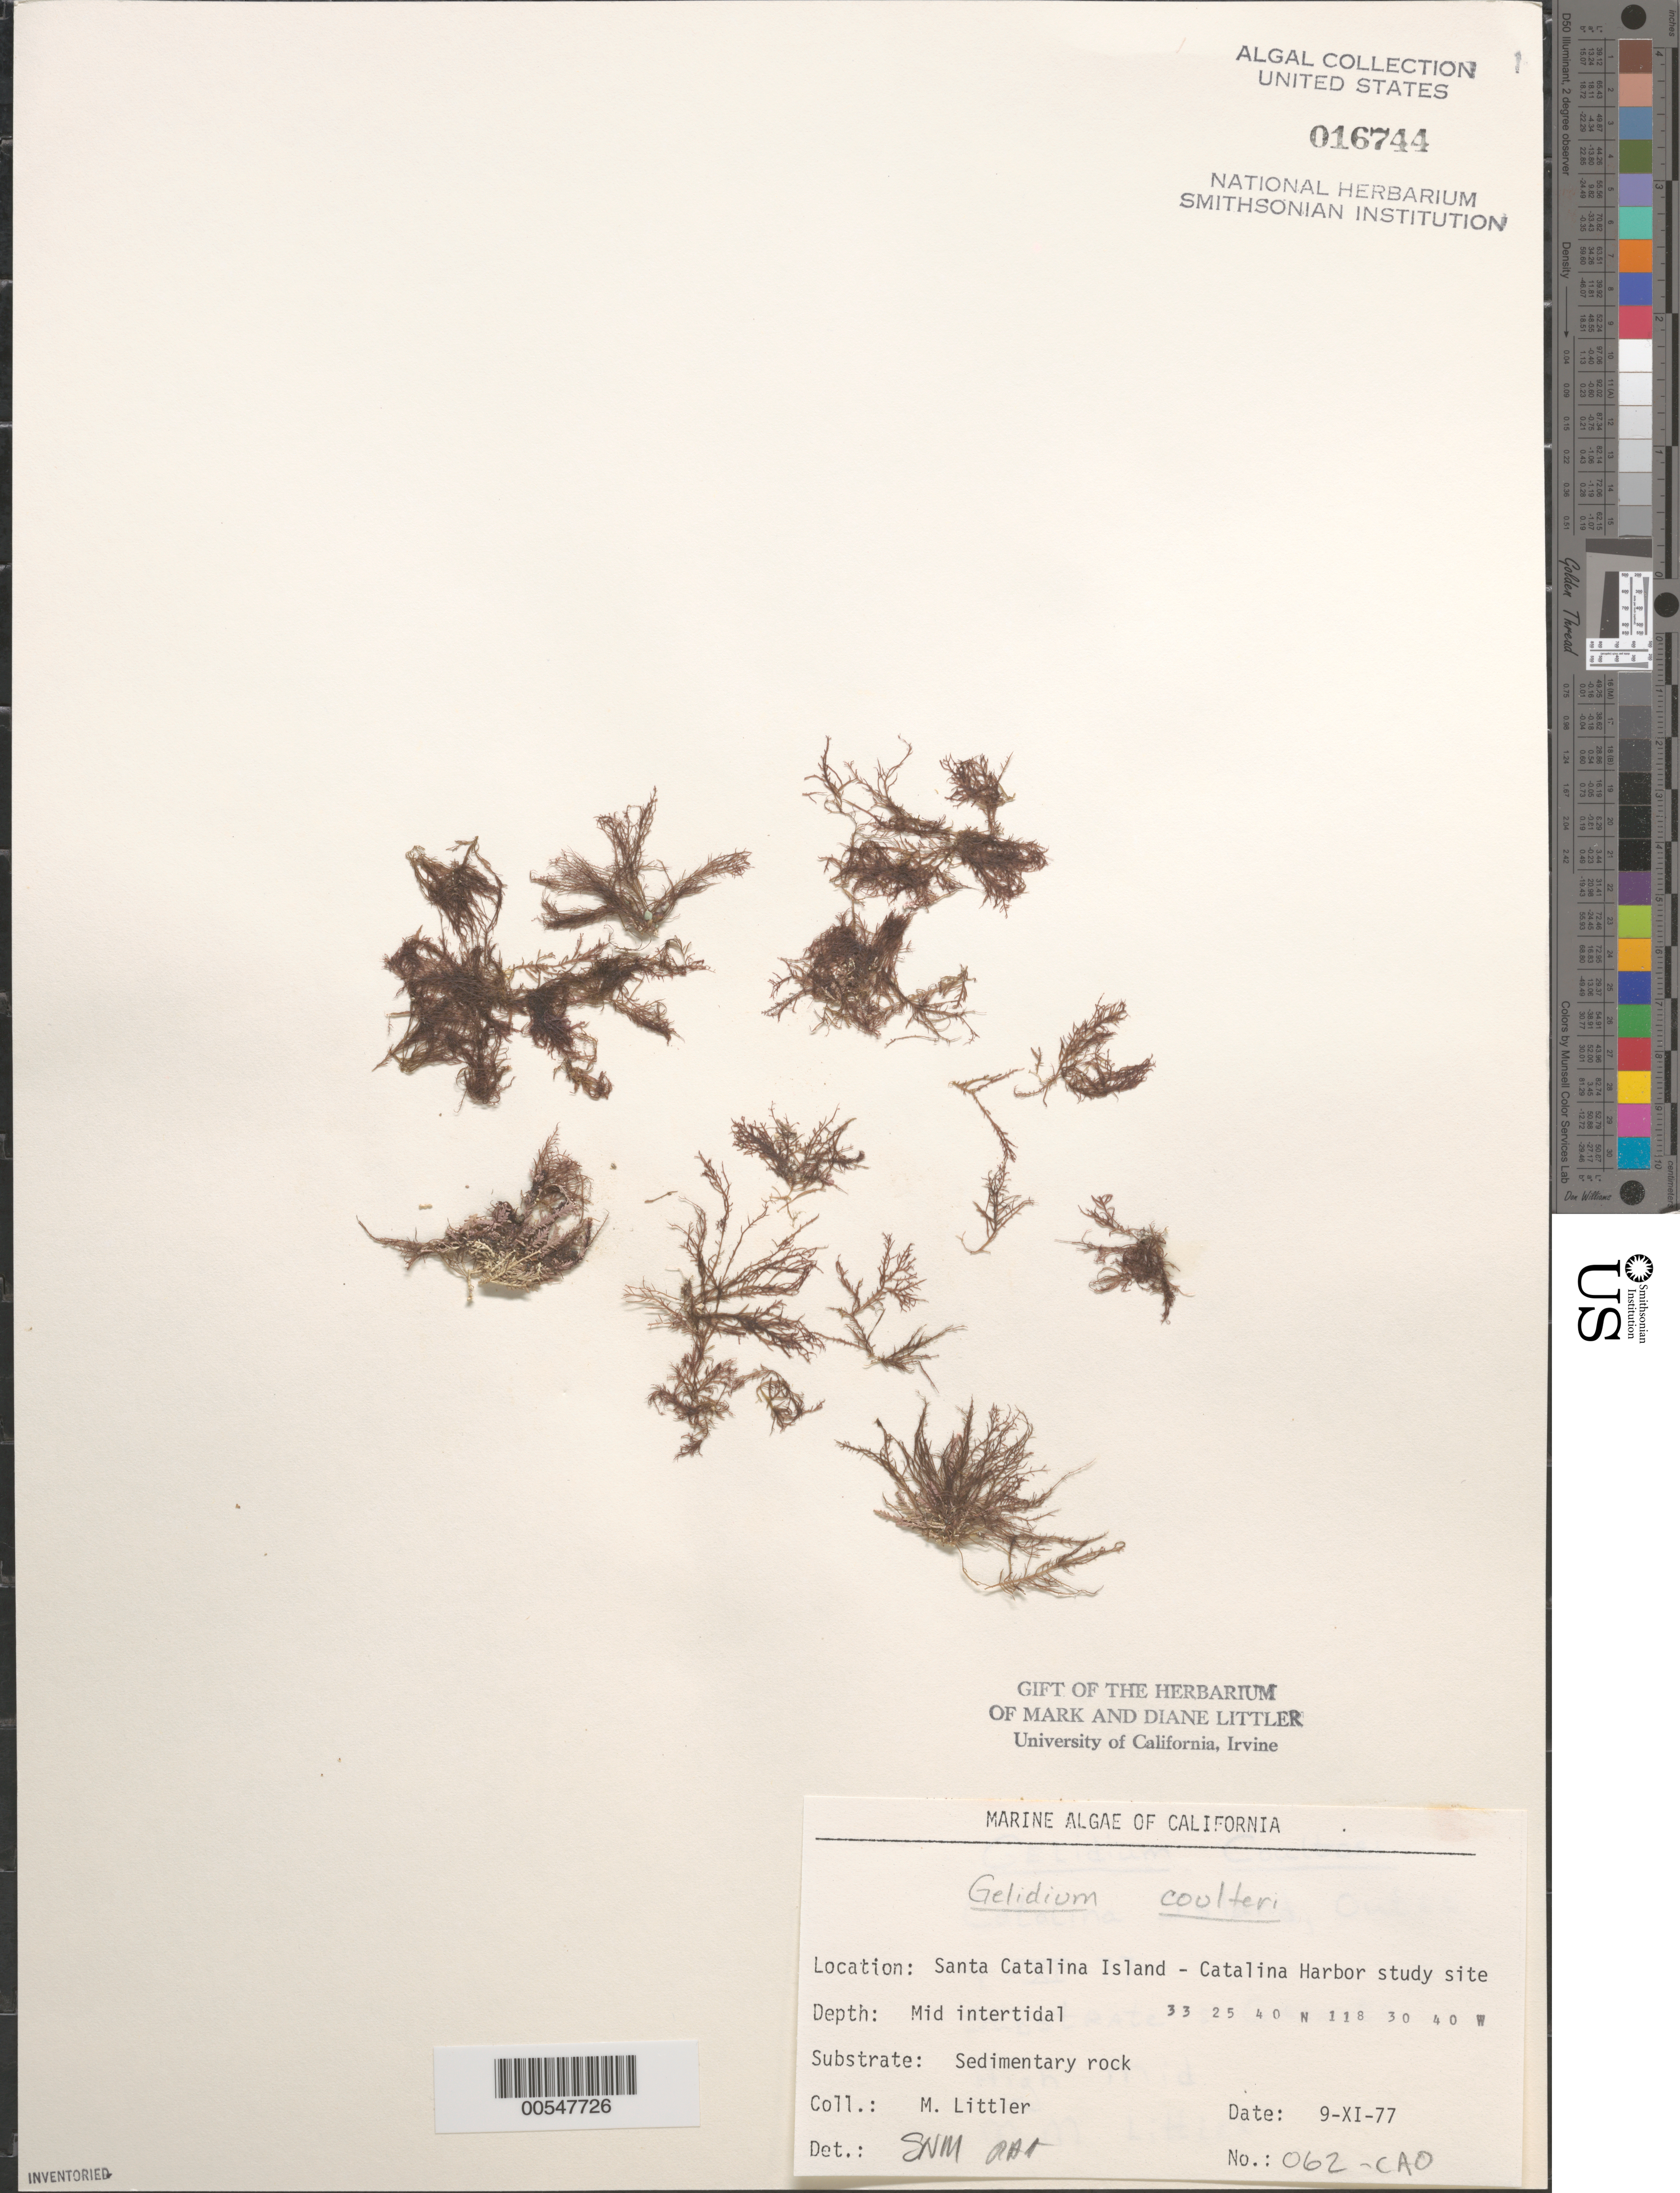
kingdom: Plantae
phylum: Rhodophyta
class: Florideophyceae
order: Gelidiales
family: Gelidiaceae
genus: Gelidium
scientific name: Gelidium coulteri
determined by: Murray, S. N.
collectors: M. M. Littler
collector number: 062-cao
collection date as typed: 09 Nov 1977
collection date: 1977-11-09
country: United States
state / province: California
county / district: Los Angeles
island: Santa Catalina Island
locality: Catalina Harbor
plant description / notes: BLM-SOCALBIGHT Rocky Intertidal Survey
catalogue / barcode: US 16744